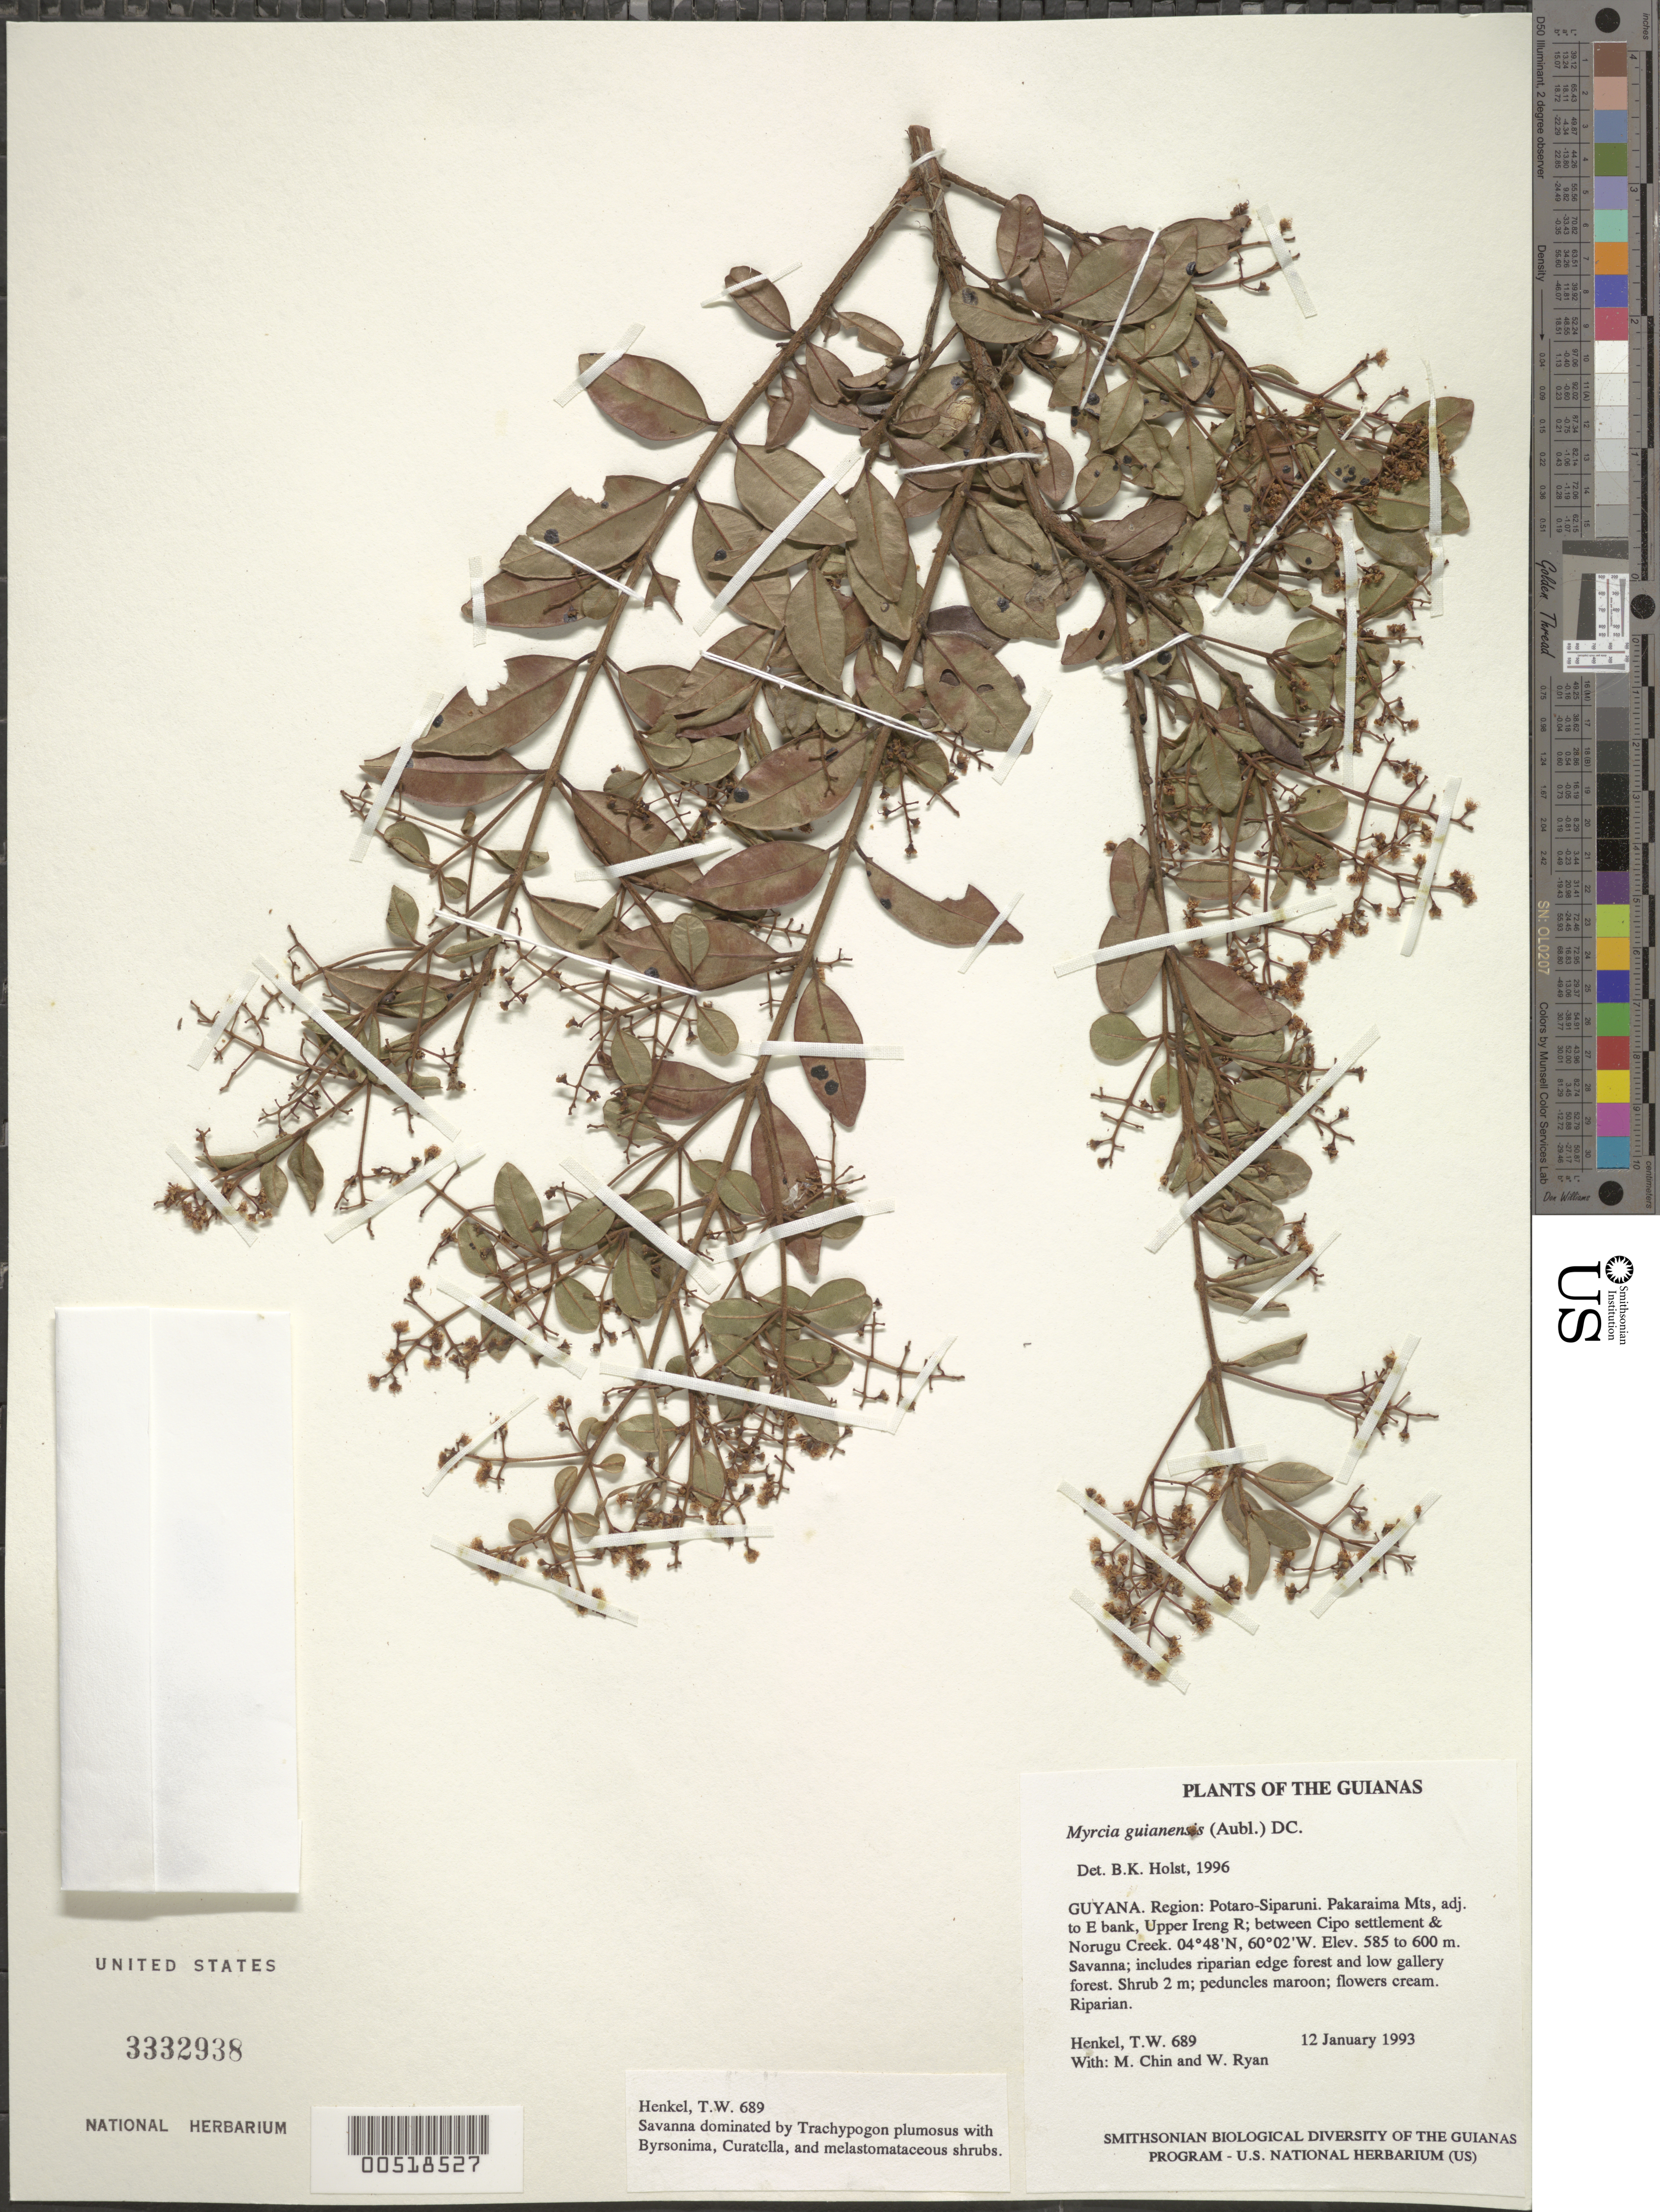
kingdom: Plantae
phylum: Tracheophyta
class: Magnoliopsida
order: Myrtales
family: Myrtaceae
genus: Myrcia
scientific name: Myrcia guianensis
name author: (Aubl.) DC.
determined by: Holst, Bruce K.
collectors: T. Henkel, M. Chin & W. Ryan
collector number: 689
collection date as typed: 12 January 1993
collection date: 1993-01-12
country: Guyana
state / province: Potaro-Siparuni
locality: Pakaraima Mts, adj. to E bank, Upper Ireng R; between Cipo settlement & Norugu Creek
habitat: Savanna; includes riparian edge forest and low gallery forest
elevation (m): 585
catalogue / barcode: US 3332938